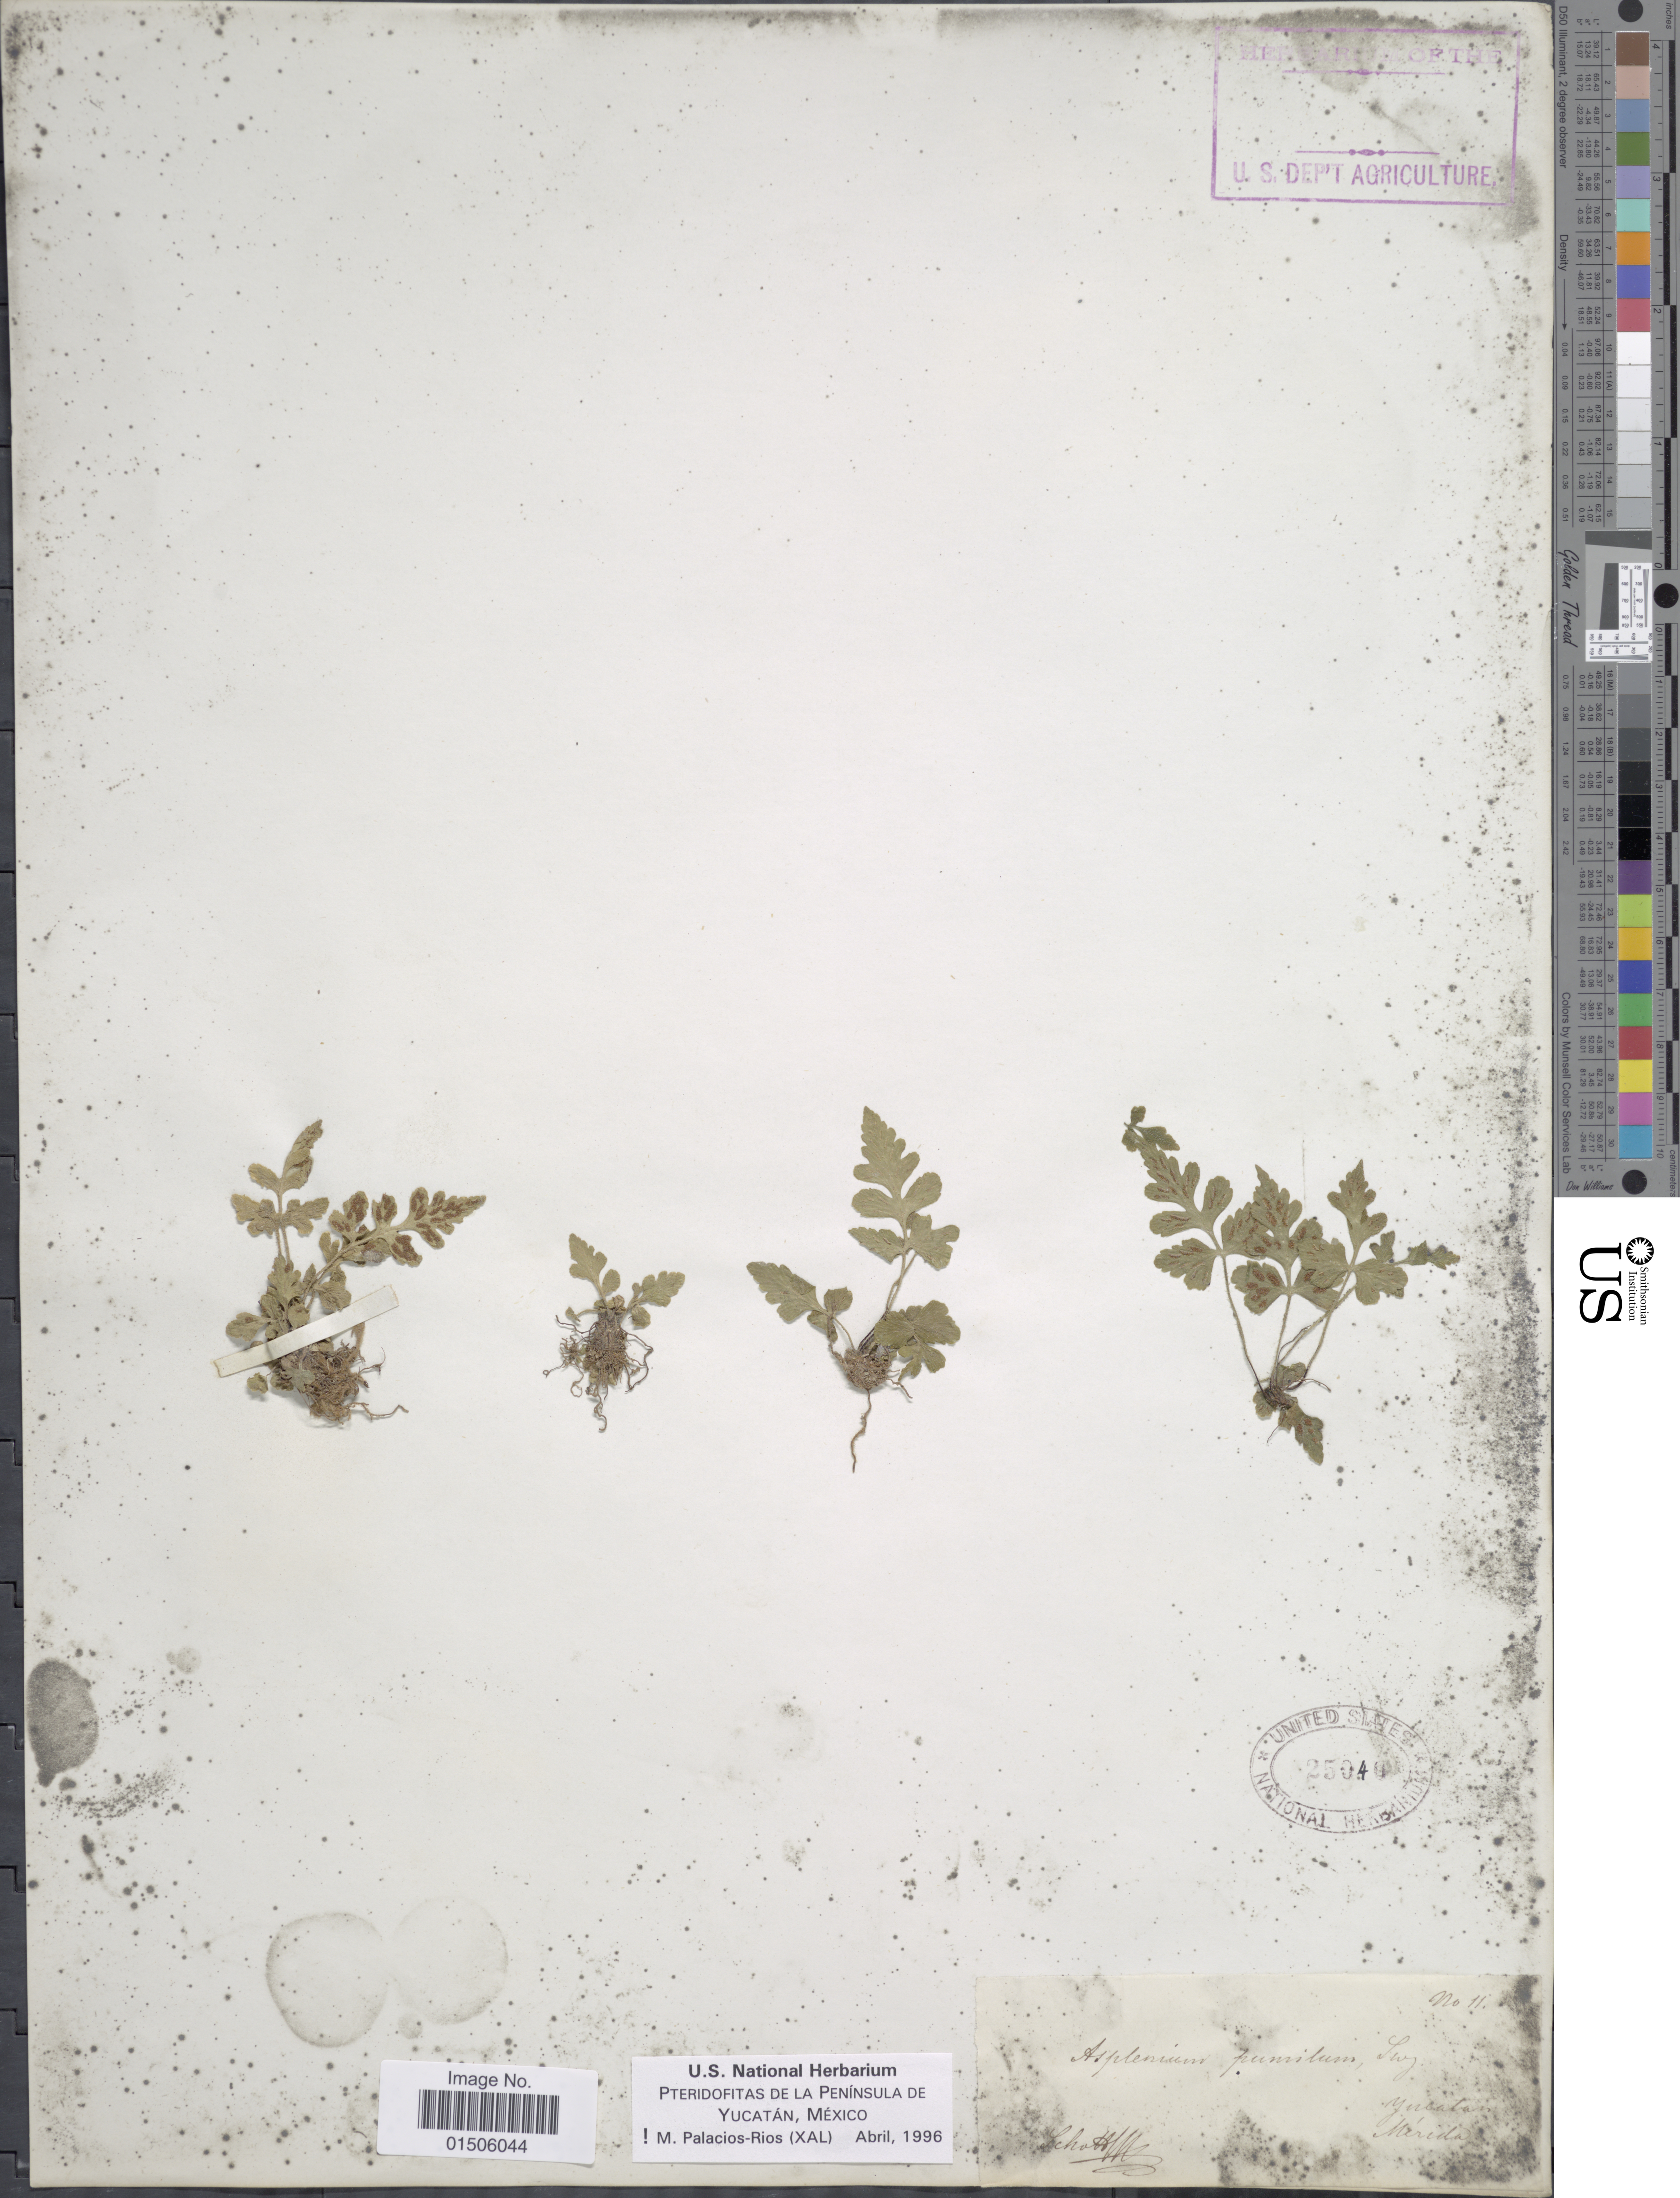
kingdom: Plantae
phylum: Tracheophyta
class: Polypodiopsida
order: Polypodiales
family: Aspleniaceae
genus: Asplenium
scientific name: Asplenium pumilum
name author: Sw.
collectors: H. W. Schott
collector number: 11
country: Mexico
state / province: Yucatán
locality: Yucatan Merida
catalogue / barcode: US 25048